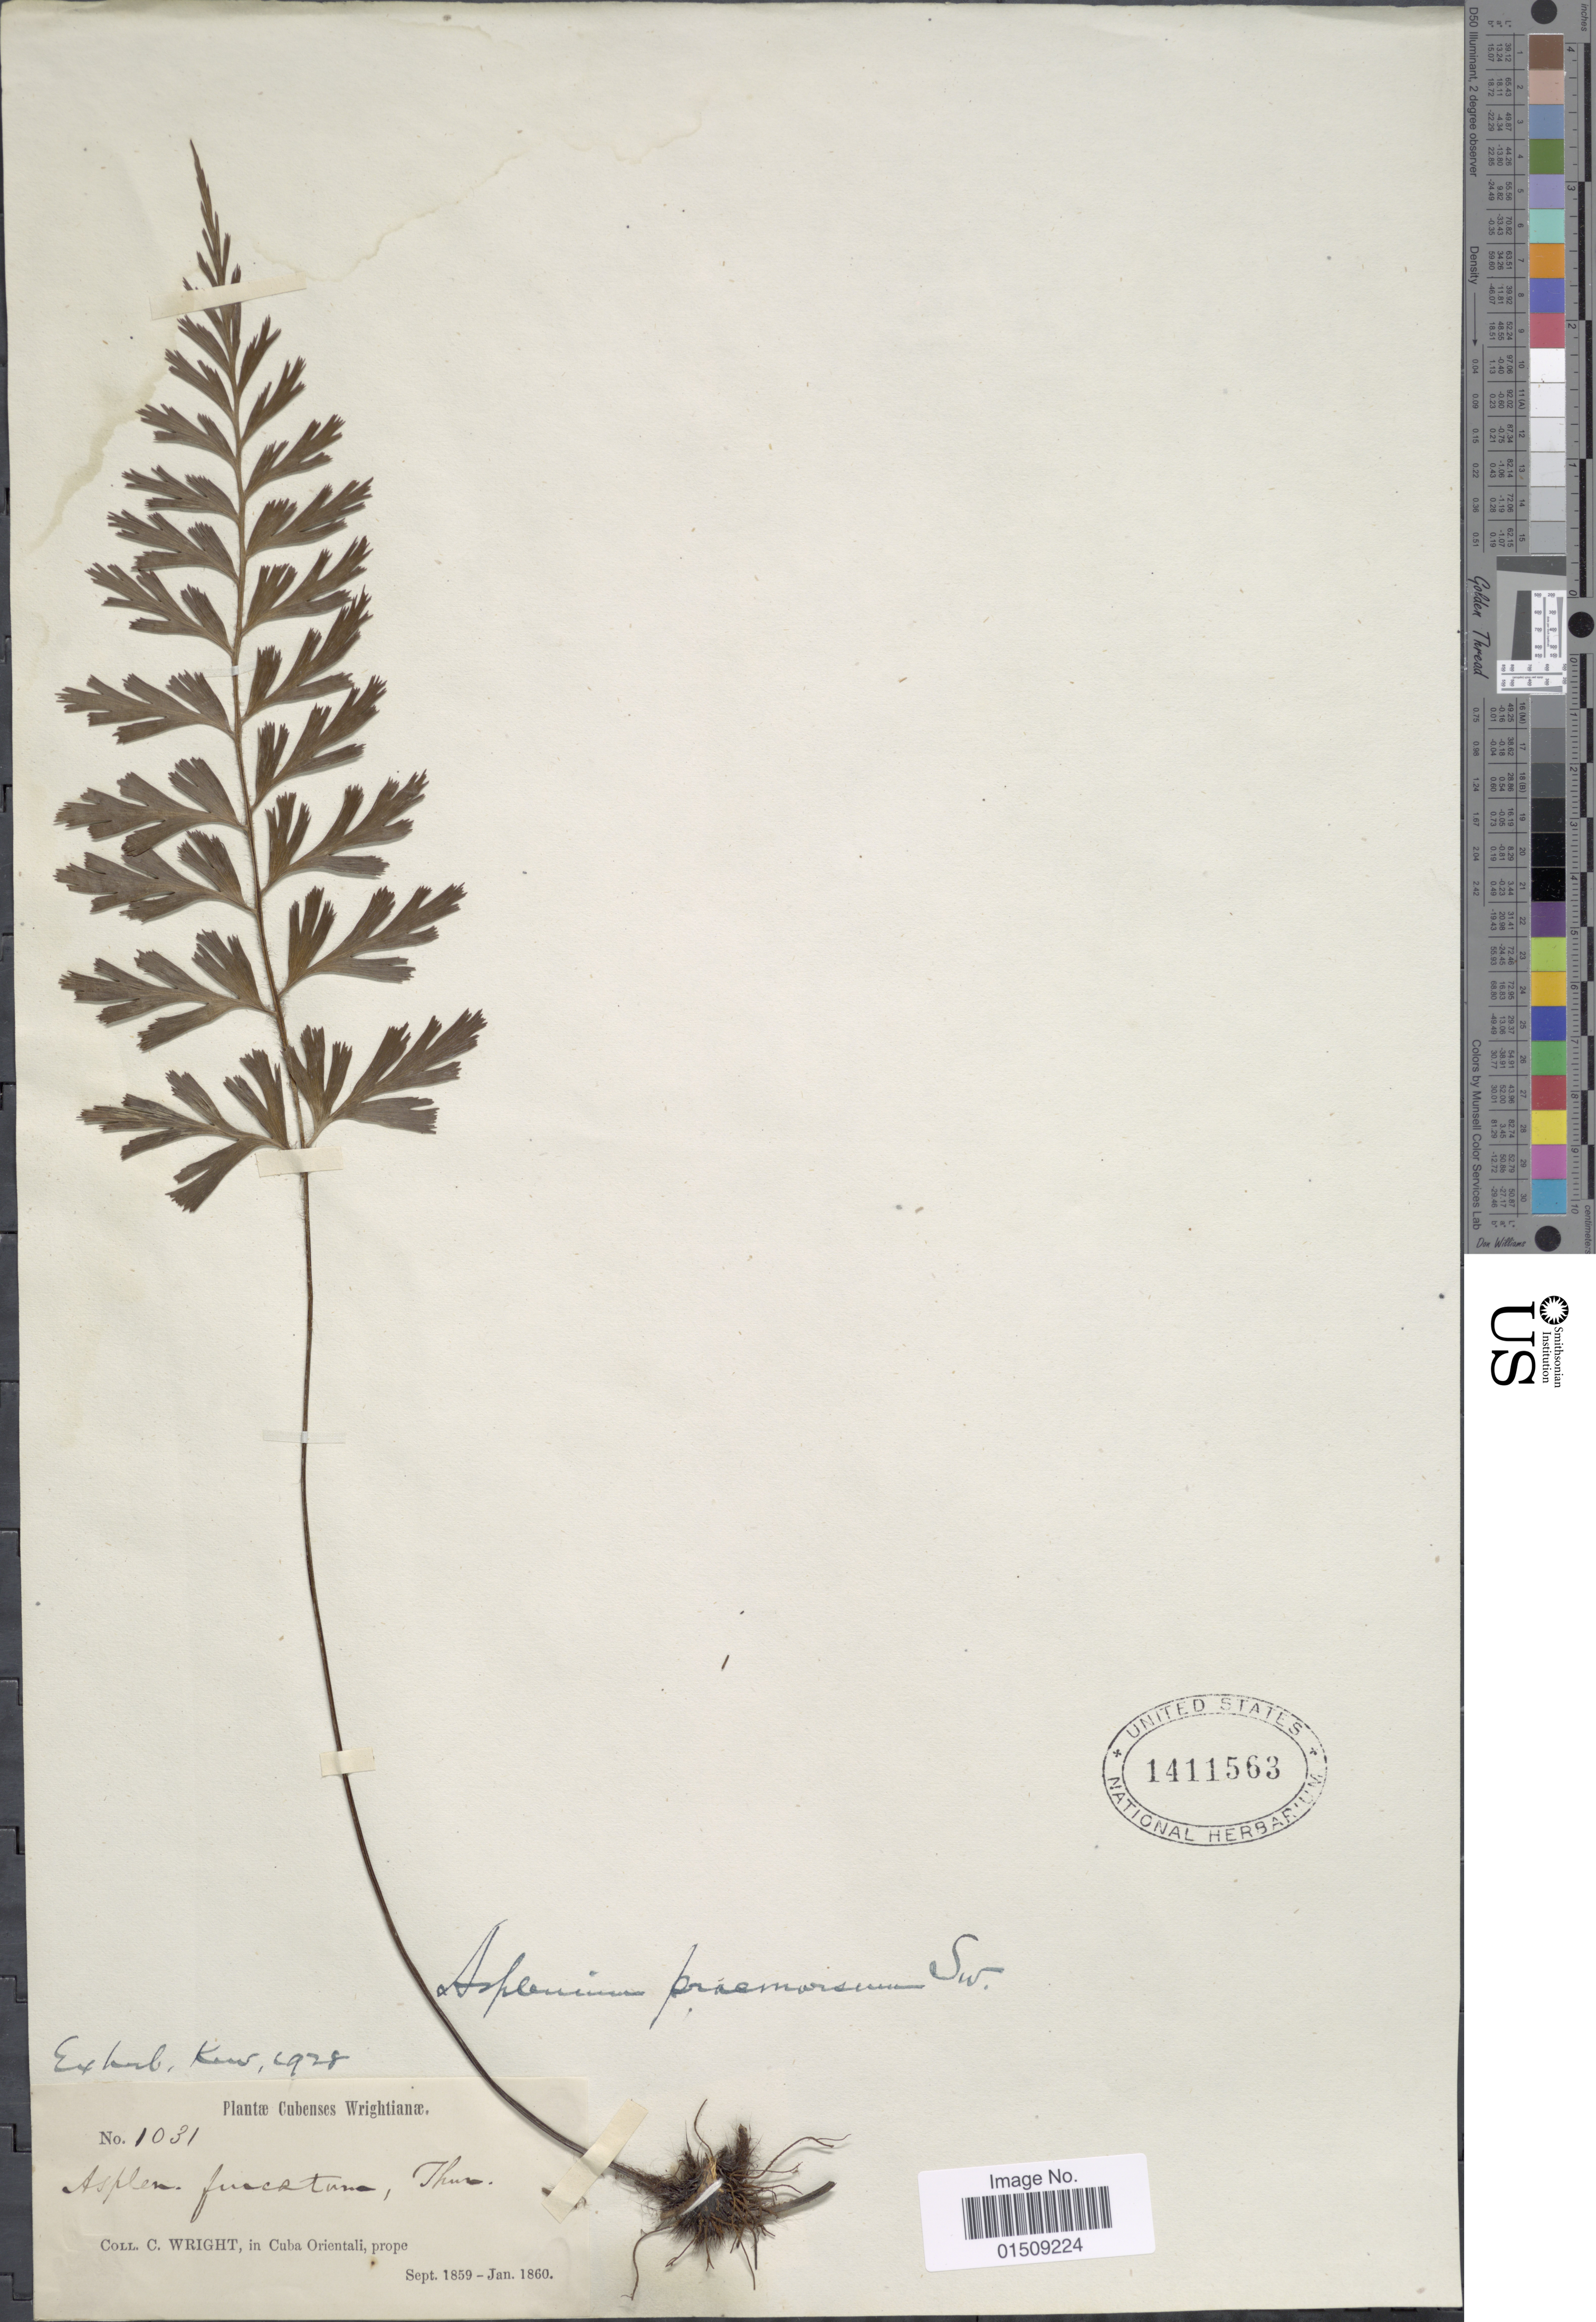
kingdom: Plantae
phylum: Tracheophyta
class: Polypodiopsida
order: Polypodiales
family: Aspleniaceae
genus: Asplenium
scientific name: Asplenium praemorsum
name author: Sw.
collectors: C. Wright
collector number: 1031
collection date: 1859-09/1860-01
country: Cuba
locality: Cubenses, in Cuba Orientali, prope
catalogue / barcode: US 1411563